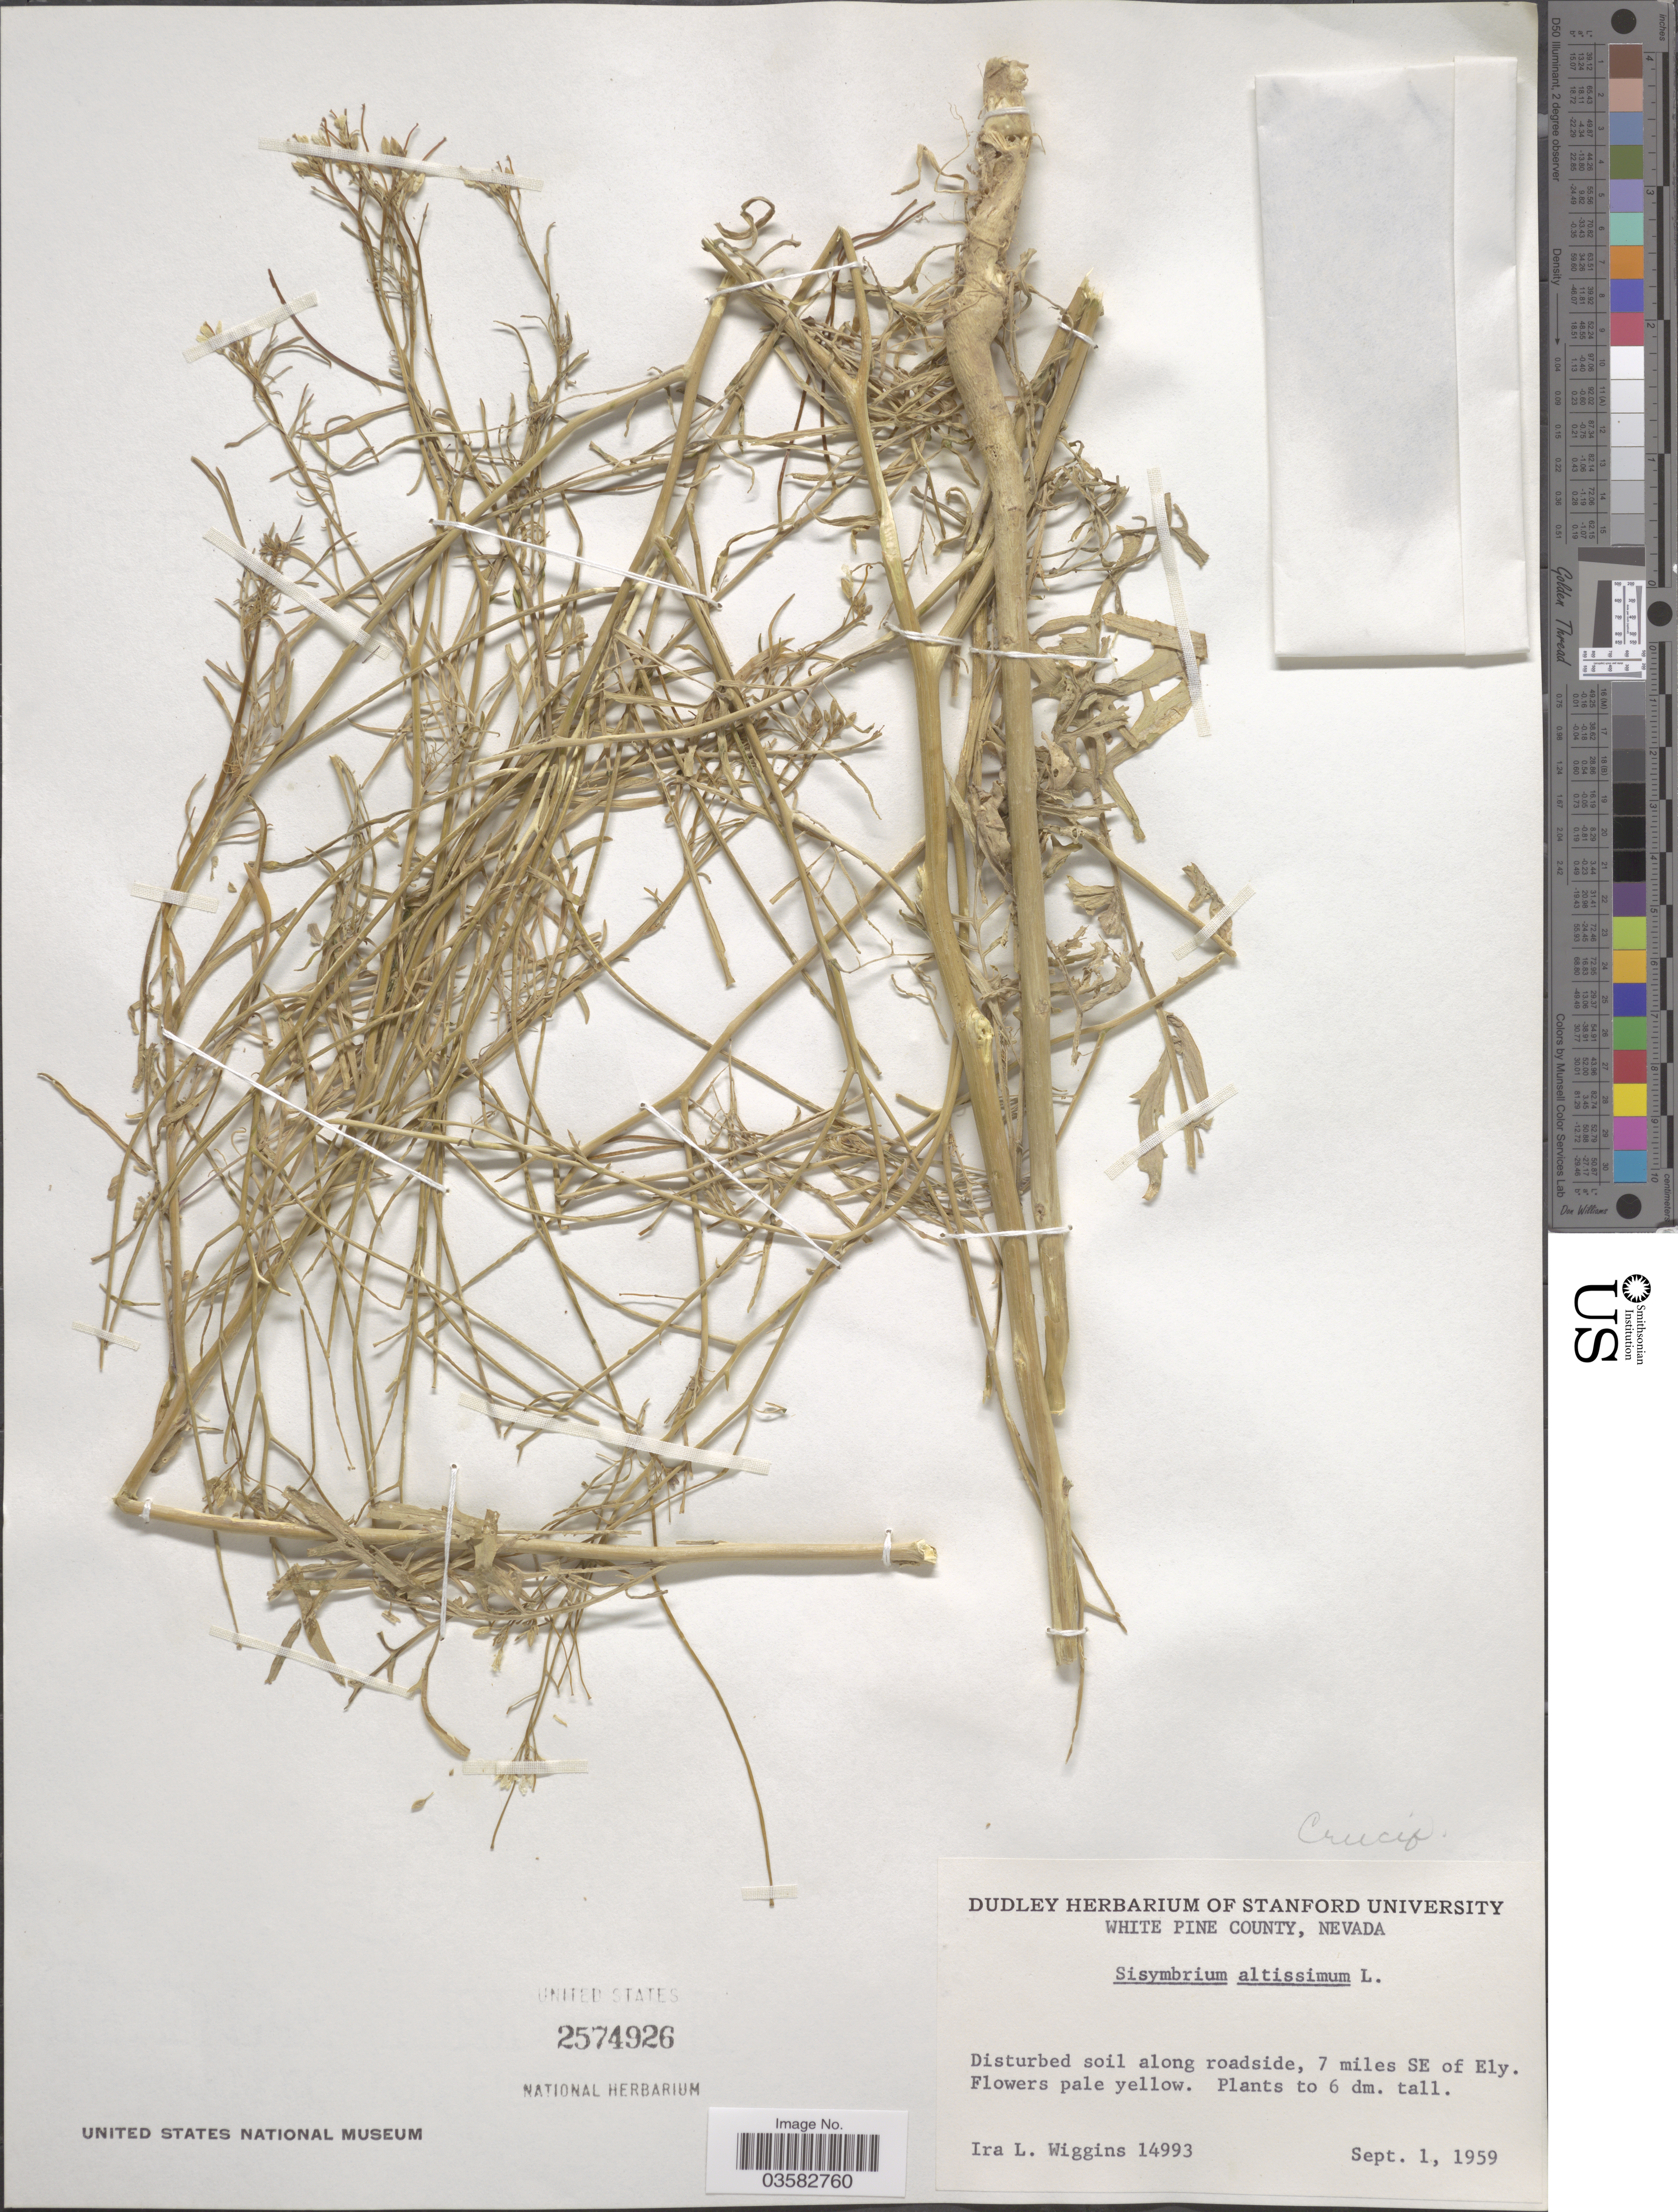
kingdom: Plantae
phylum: Tracheophyta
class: Magnoliopsida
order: Brassicales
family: Brassicaceae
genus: Sisymbrium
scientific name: Sisymbrium altissimum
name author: L.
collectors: I. L. Wiggins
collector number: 14993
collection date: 1959-09-01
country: United States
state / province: Nevada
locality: White Pine County. 7 miles SE of Ely.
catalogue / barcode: US 2574926